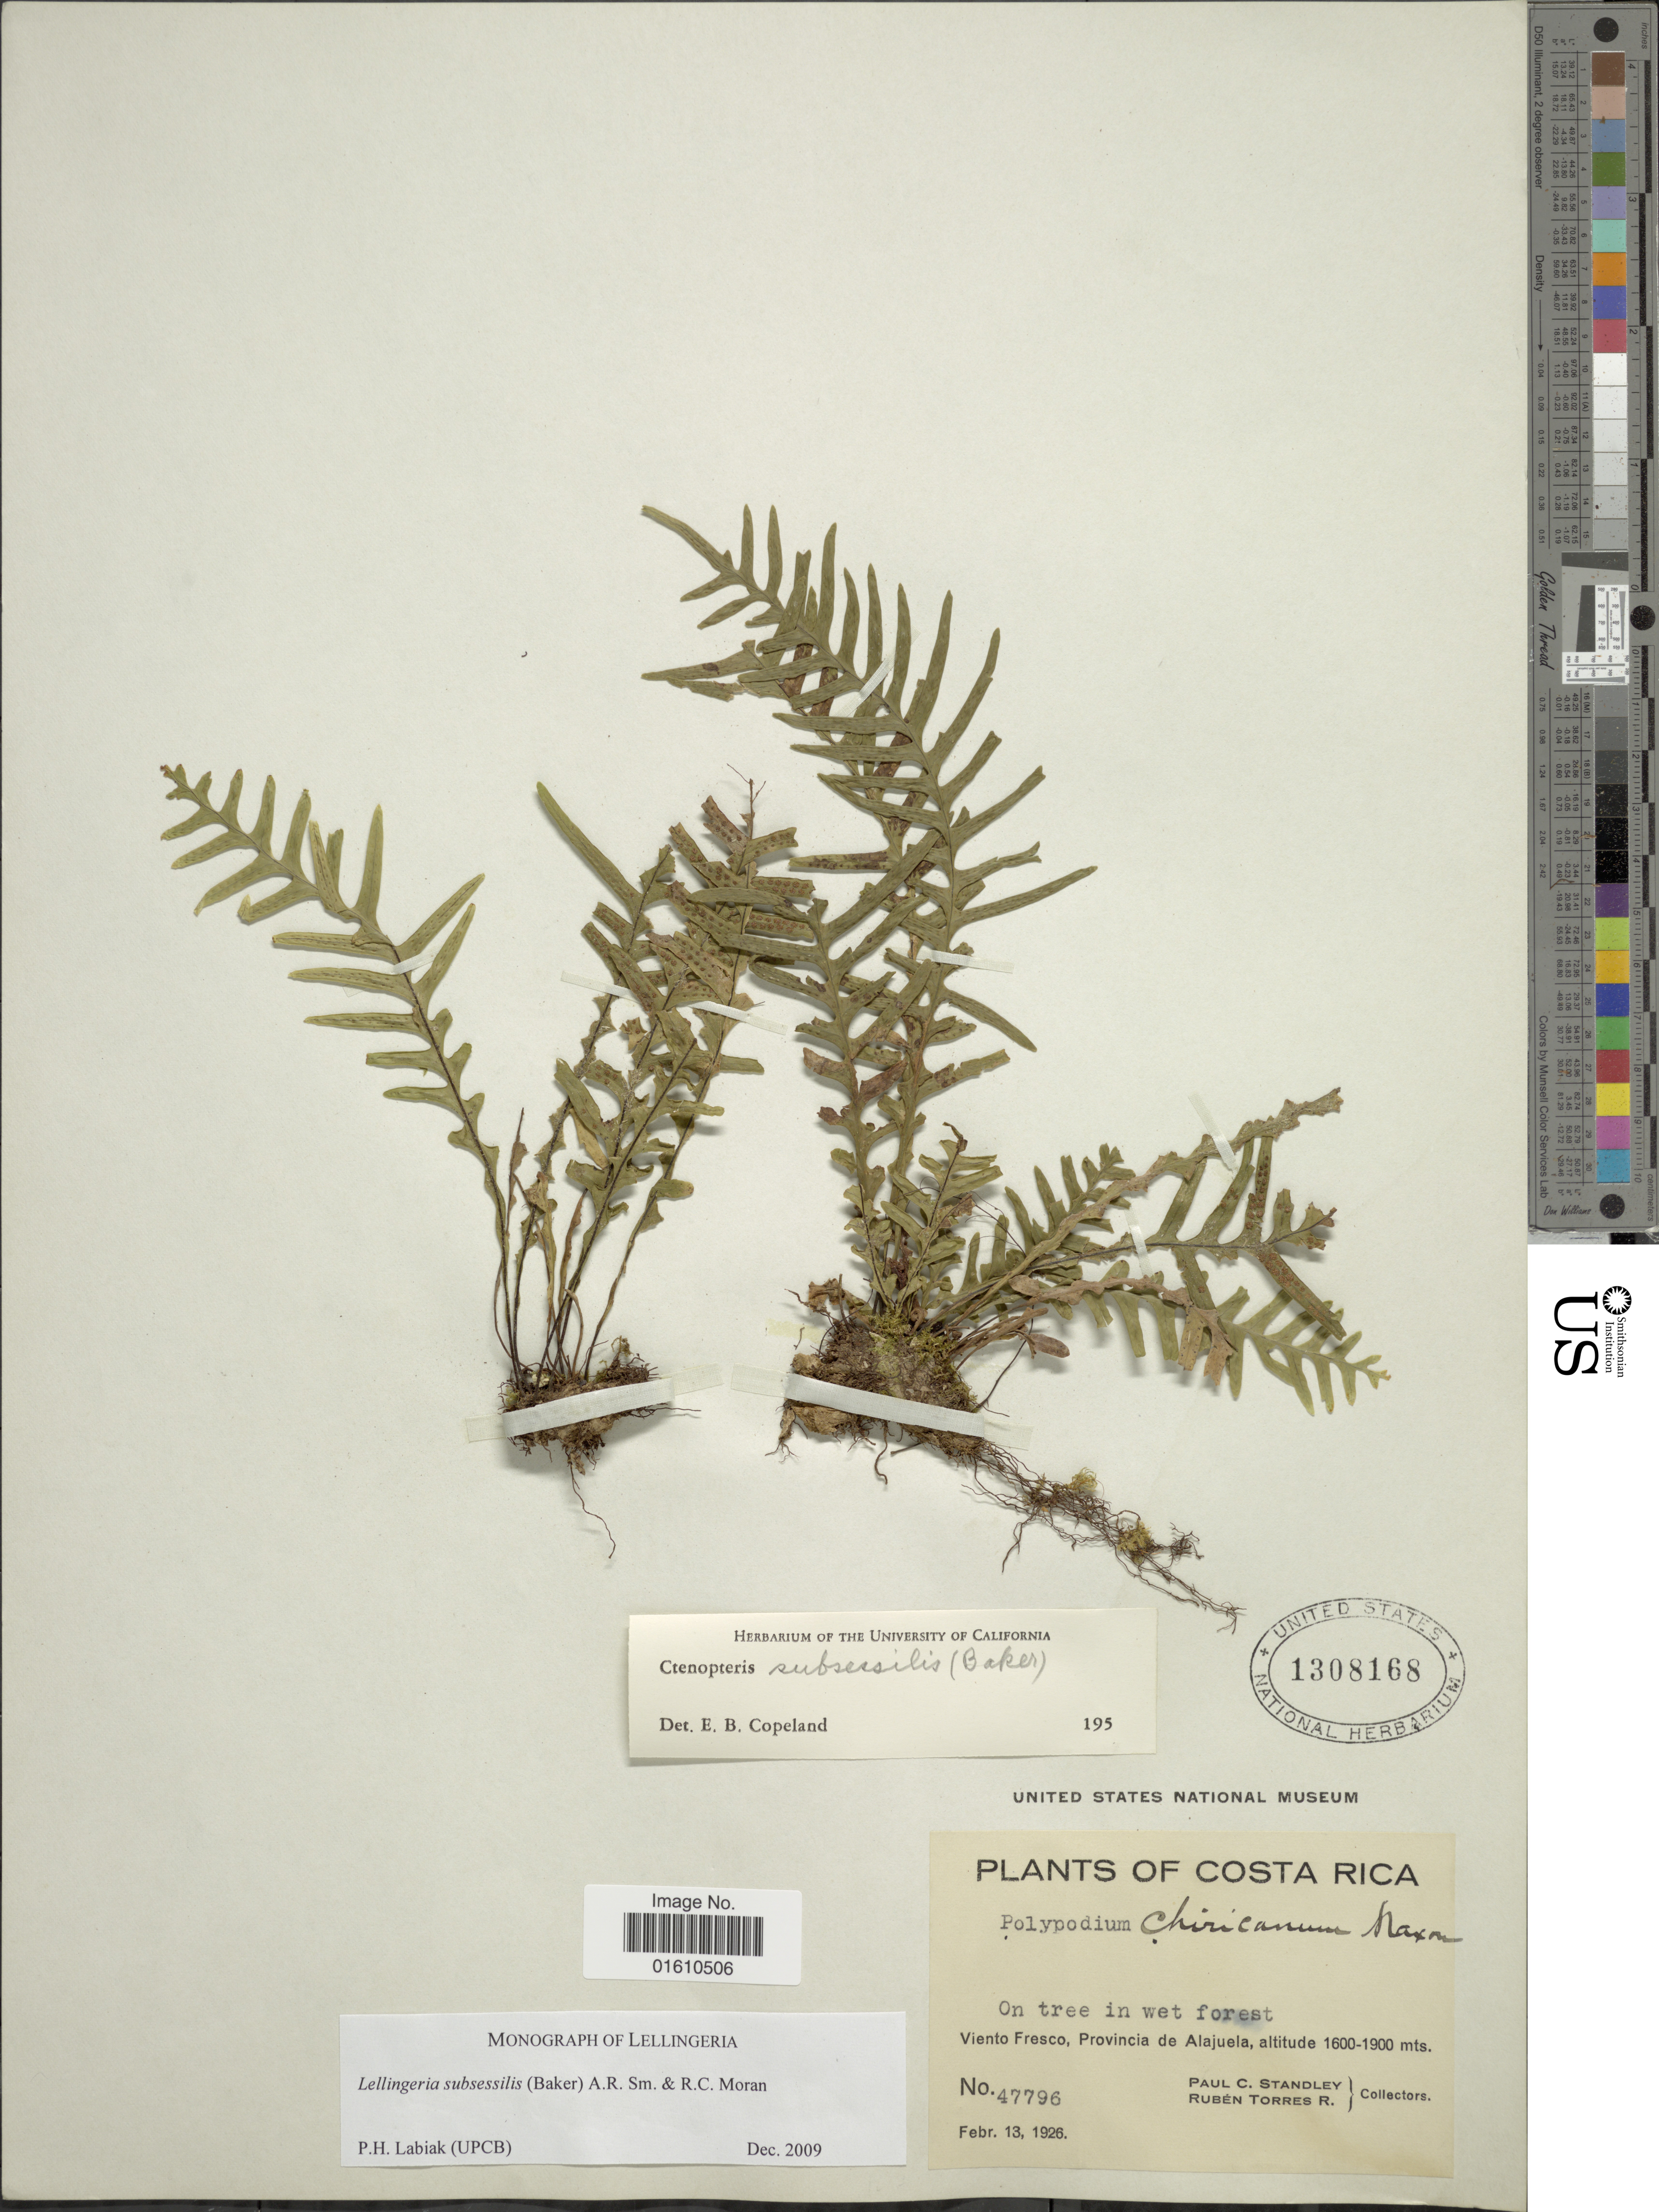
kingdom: Plantae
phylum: Tracheophyta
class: Polypodiopsida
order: Polypodiales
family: Polypodiaceae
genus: Lellingeria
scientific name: Lellingeria subsessilis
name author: (Baker) A.R. Sm. & R.C. Moran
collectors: P. C. Standley & R. Torres Rojas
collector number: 47796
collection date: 1926-02-13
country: Costa Rica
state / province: Alajuela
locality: Viento Fresco, Provincia de Alajuela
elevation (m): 1600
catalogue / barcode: US 1308168